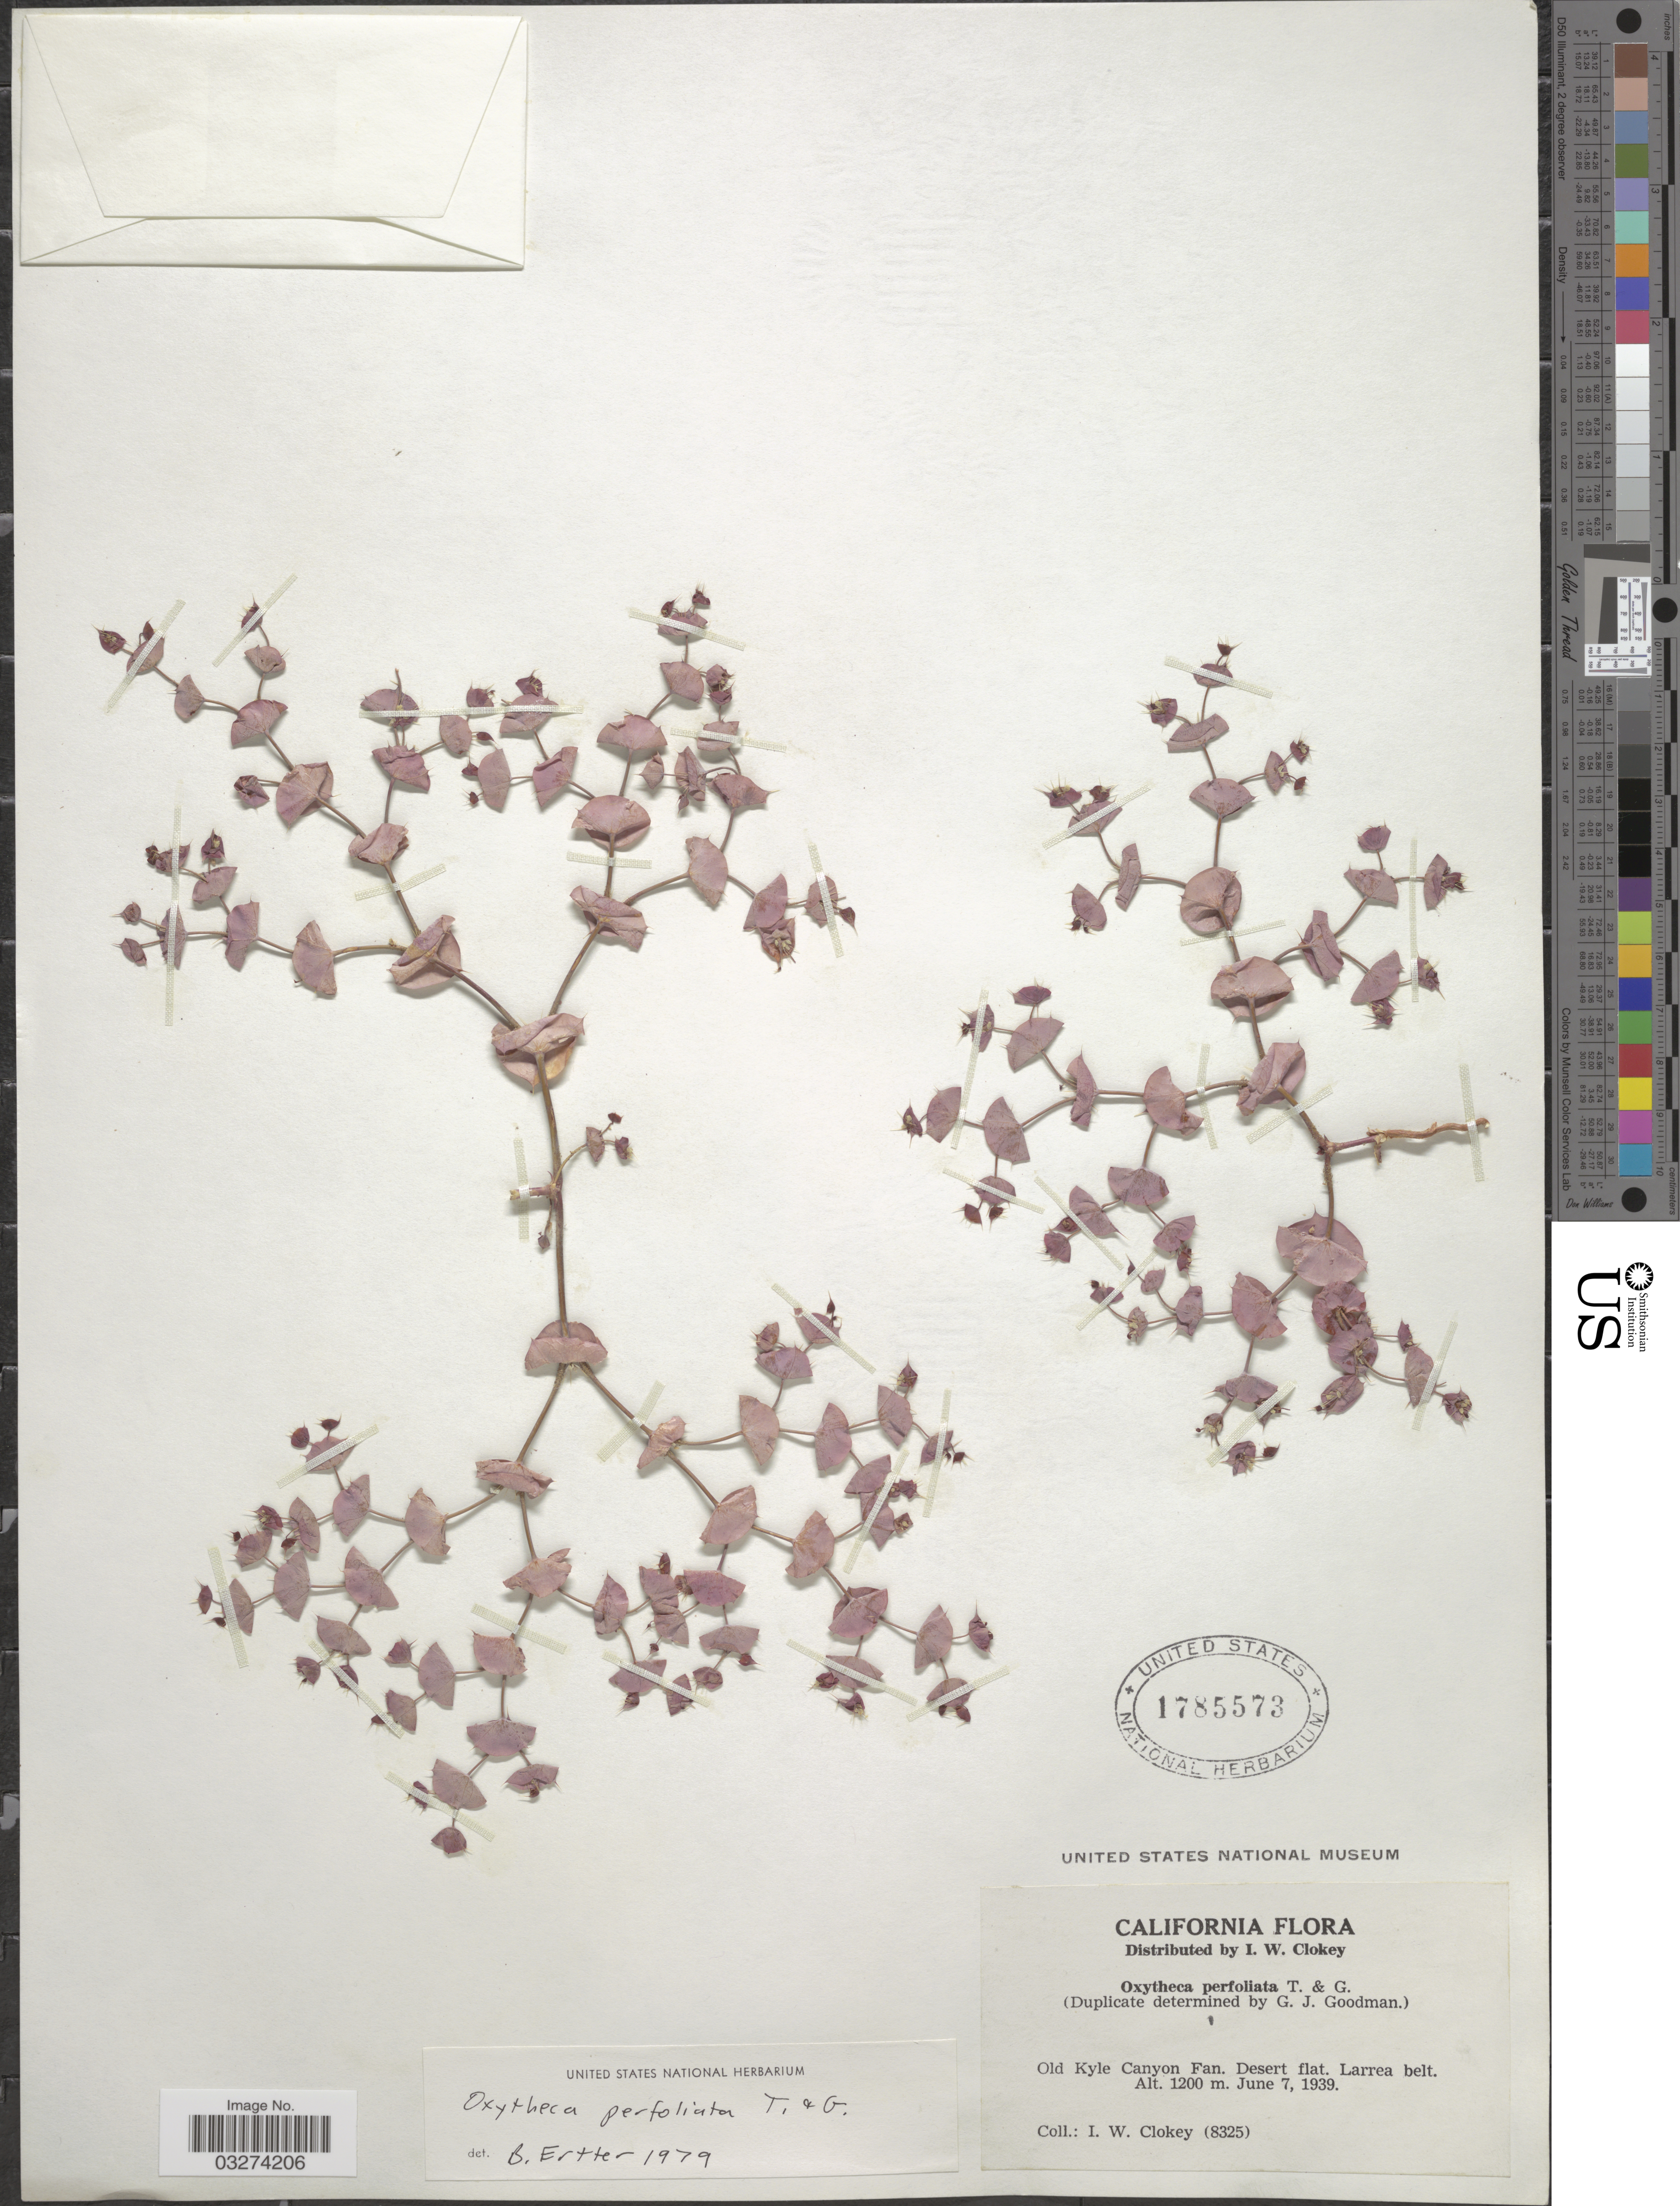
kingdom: Plantae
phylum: Tracheophyta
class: Magnoliopsida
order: Caryophyllales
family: Polygonaceae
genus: Oxytheca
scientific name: Oxytheca perfoliata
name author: Torr. & A. Gray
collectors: I. W. Clokey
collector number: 8325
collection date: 1939-06-07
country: United States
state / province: California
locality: Old Kyle Canyon Fan. Desert flat. Larrea belt.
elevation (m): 1200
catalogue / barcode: US 1785573